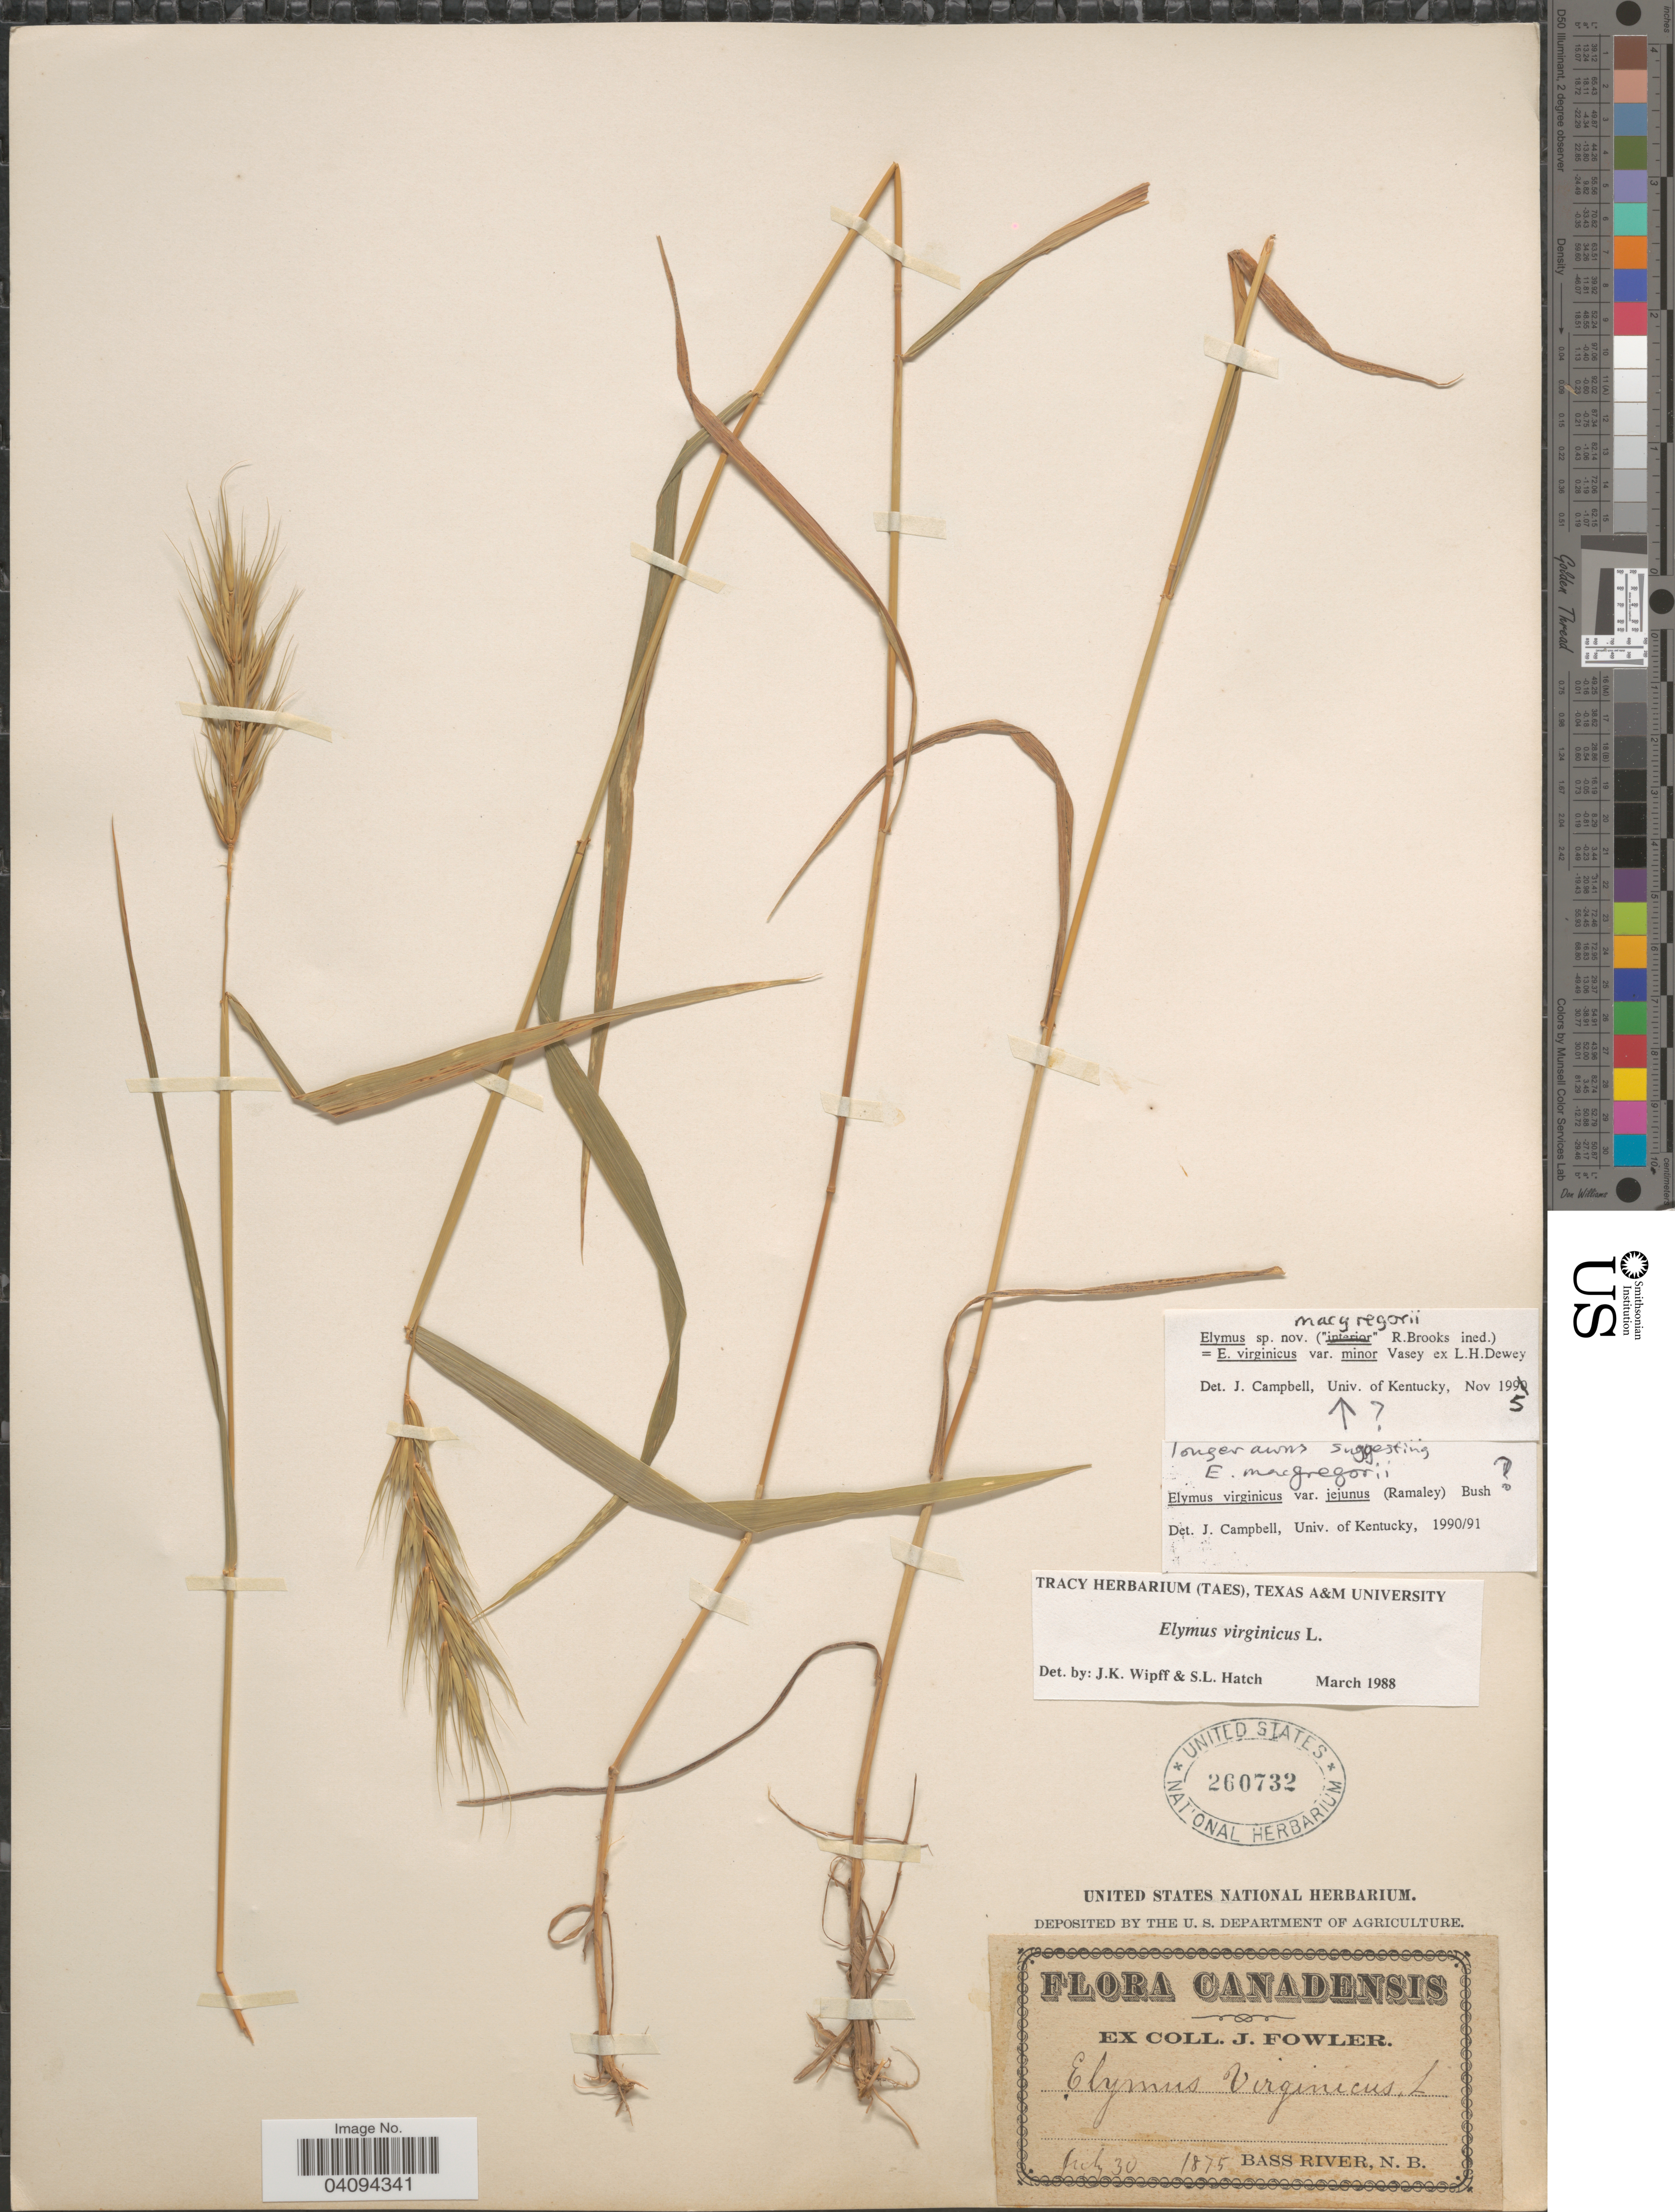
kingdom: Plantae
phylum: Tracheophyta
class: Liliopsida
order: Poales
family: Poaceae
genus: Elymus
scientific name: Elymus macgregorii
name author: R.E. Brooks & J.J.N. Campb.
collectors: J. Fowler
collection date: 1875-07-30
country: Canada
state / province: New Brunswick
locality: Bass River.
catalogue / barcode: US 260732